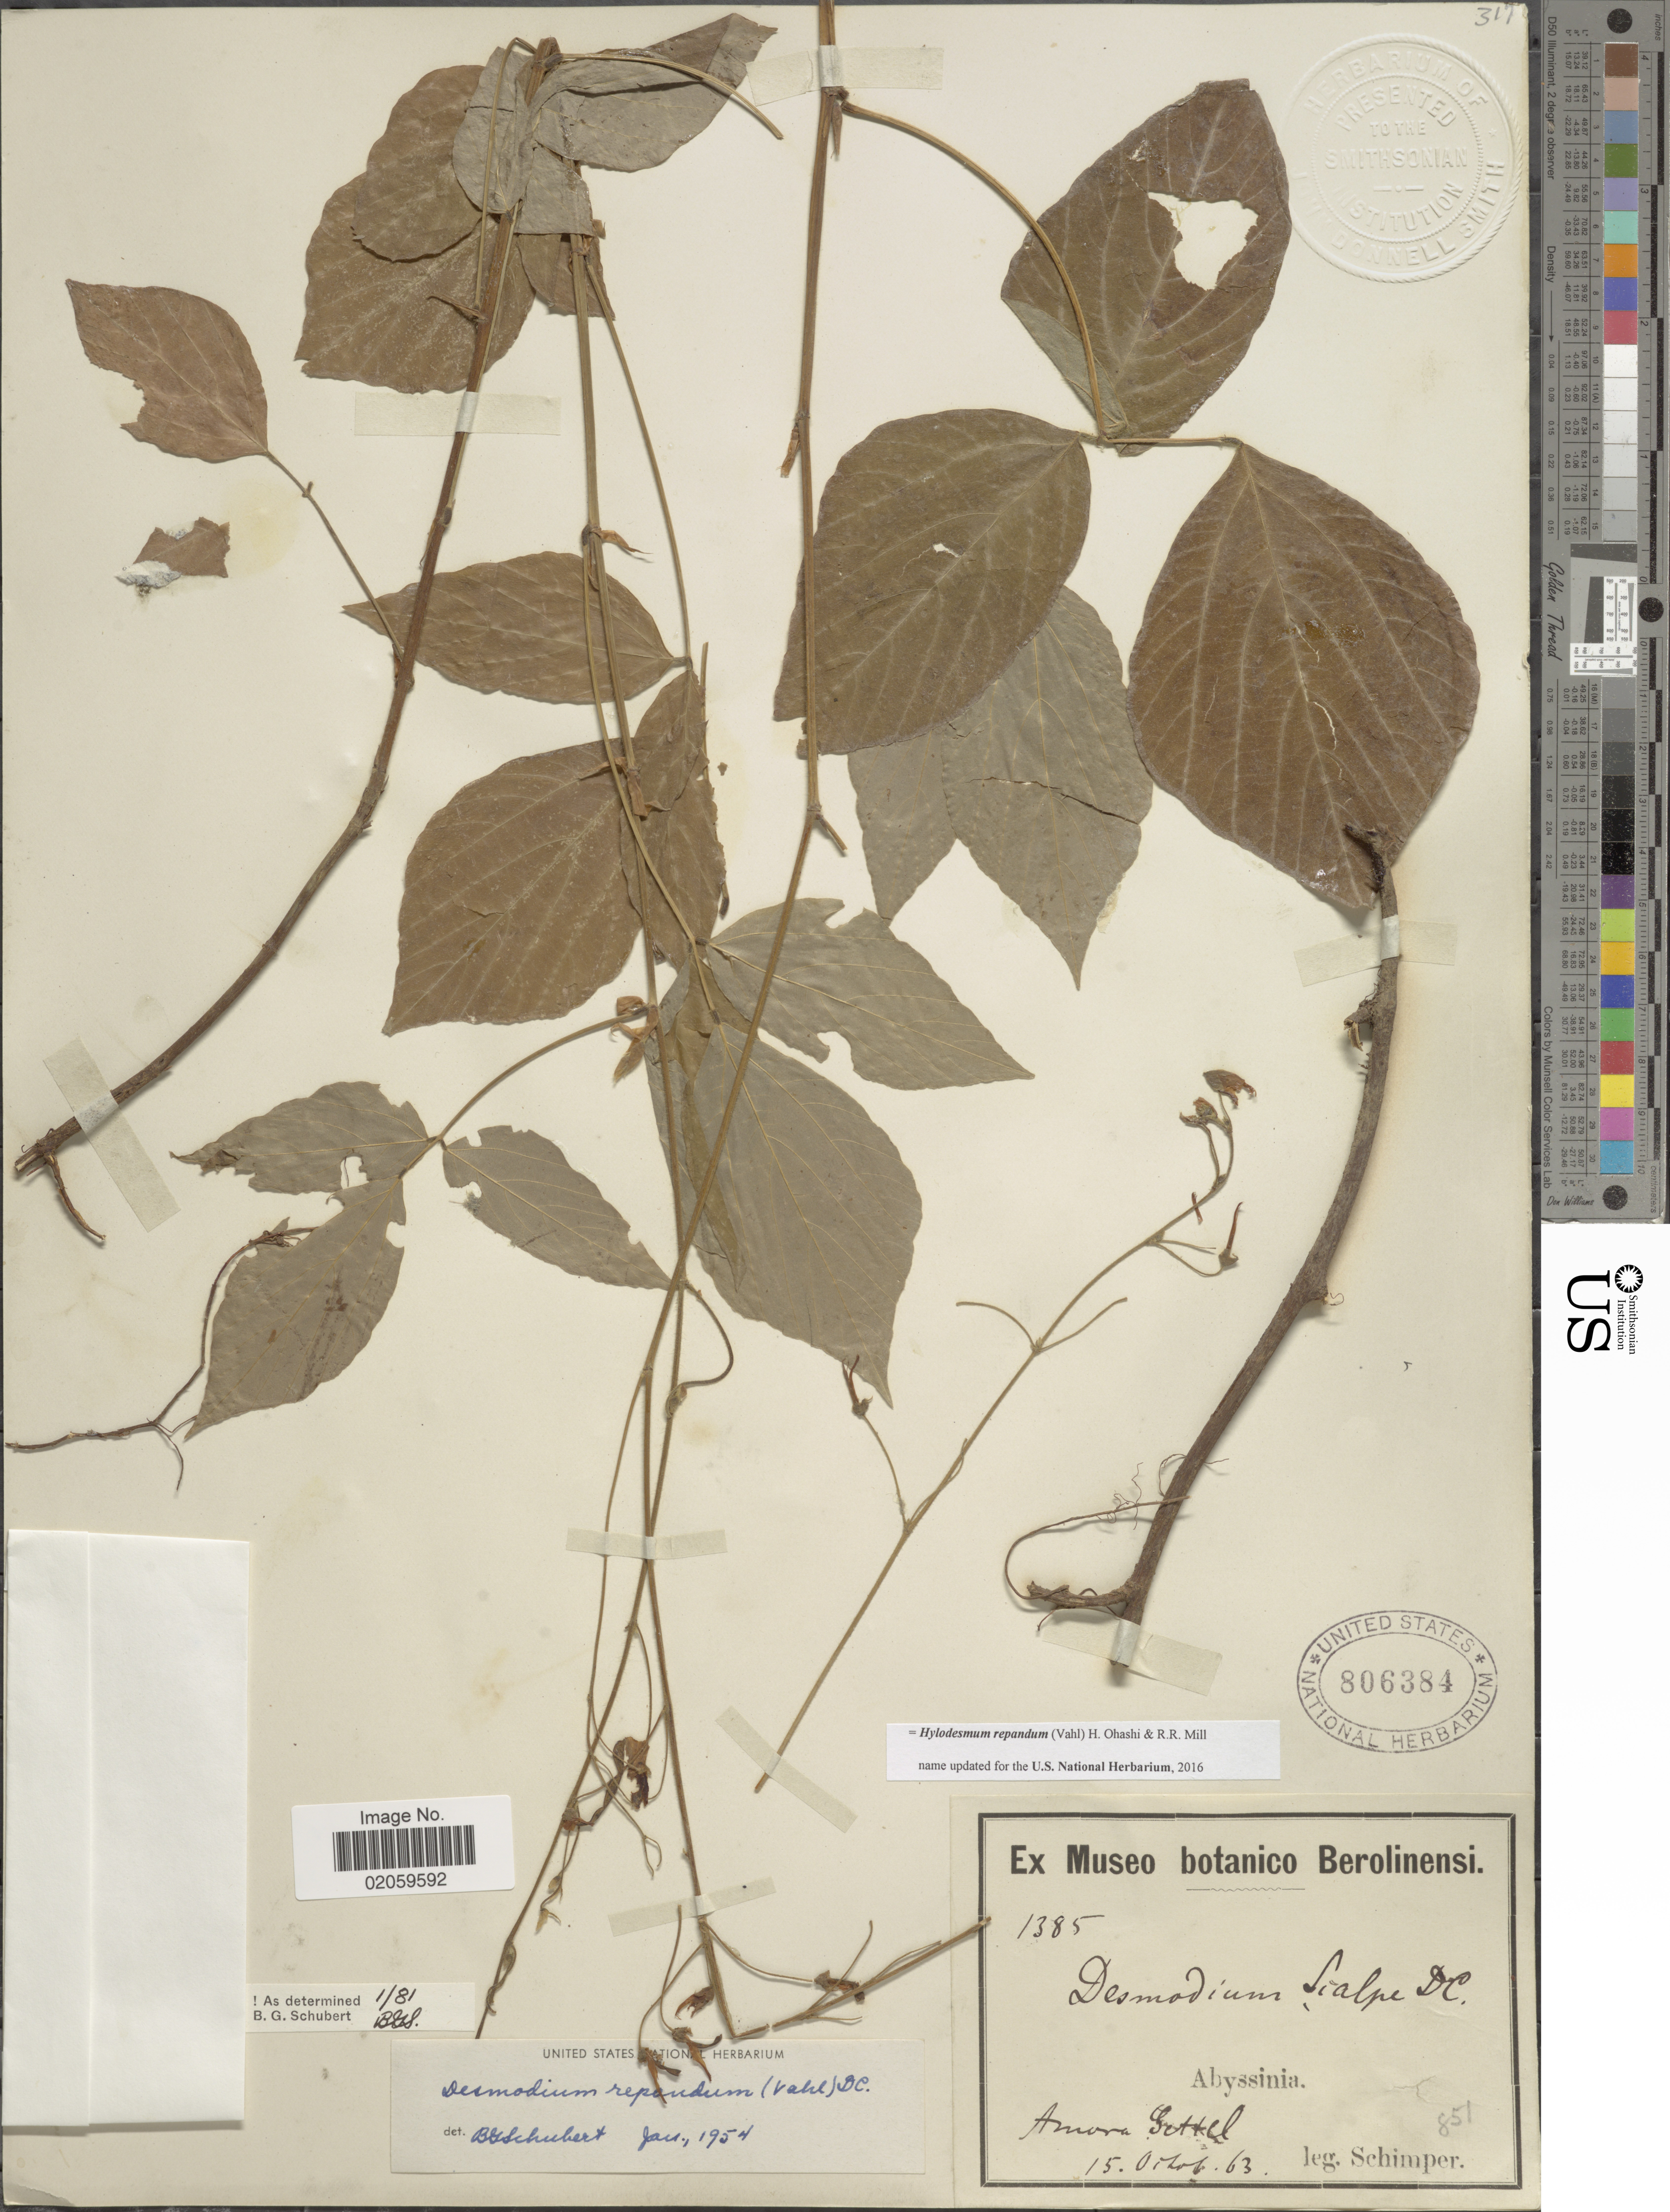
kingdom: Plantae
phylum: Tracheophyta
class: Magnoliopsida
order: Fabales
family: Fabaceae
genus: Hylodesmum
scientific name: Hylodesmum repandum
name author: (Vahl) H. Ohashi & R.R. Mill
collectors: -. Schimper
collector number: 1385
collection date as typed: Transcribed d/m/y: 15/10/63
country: Ethiopia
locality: Abyssinia, Amora gettel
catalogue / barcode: US 806384